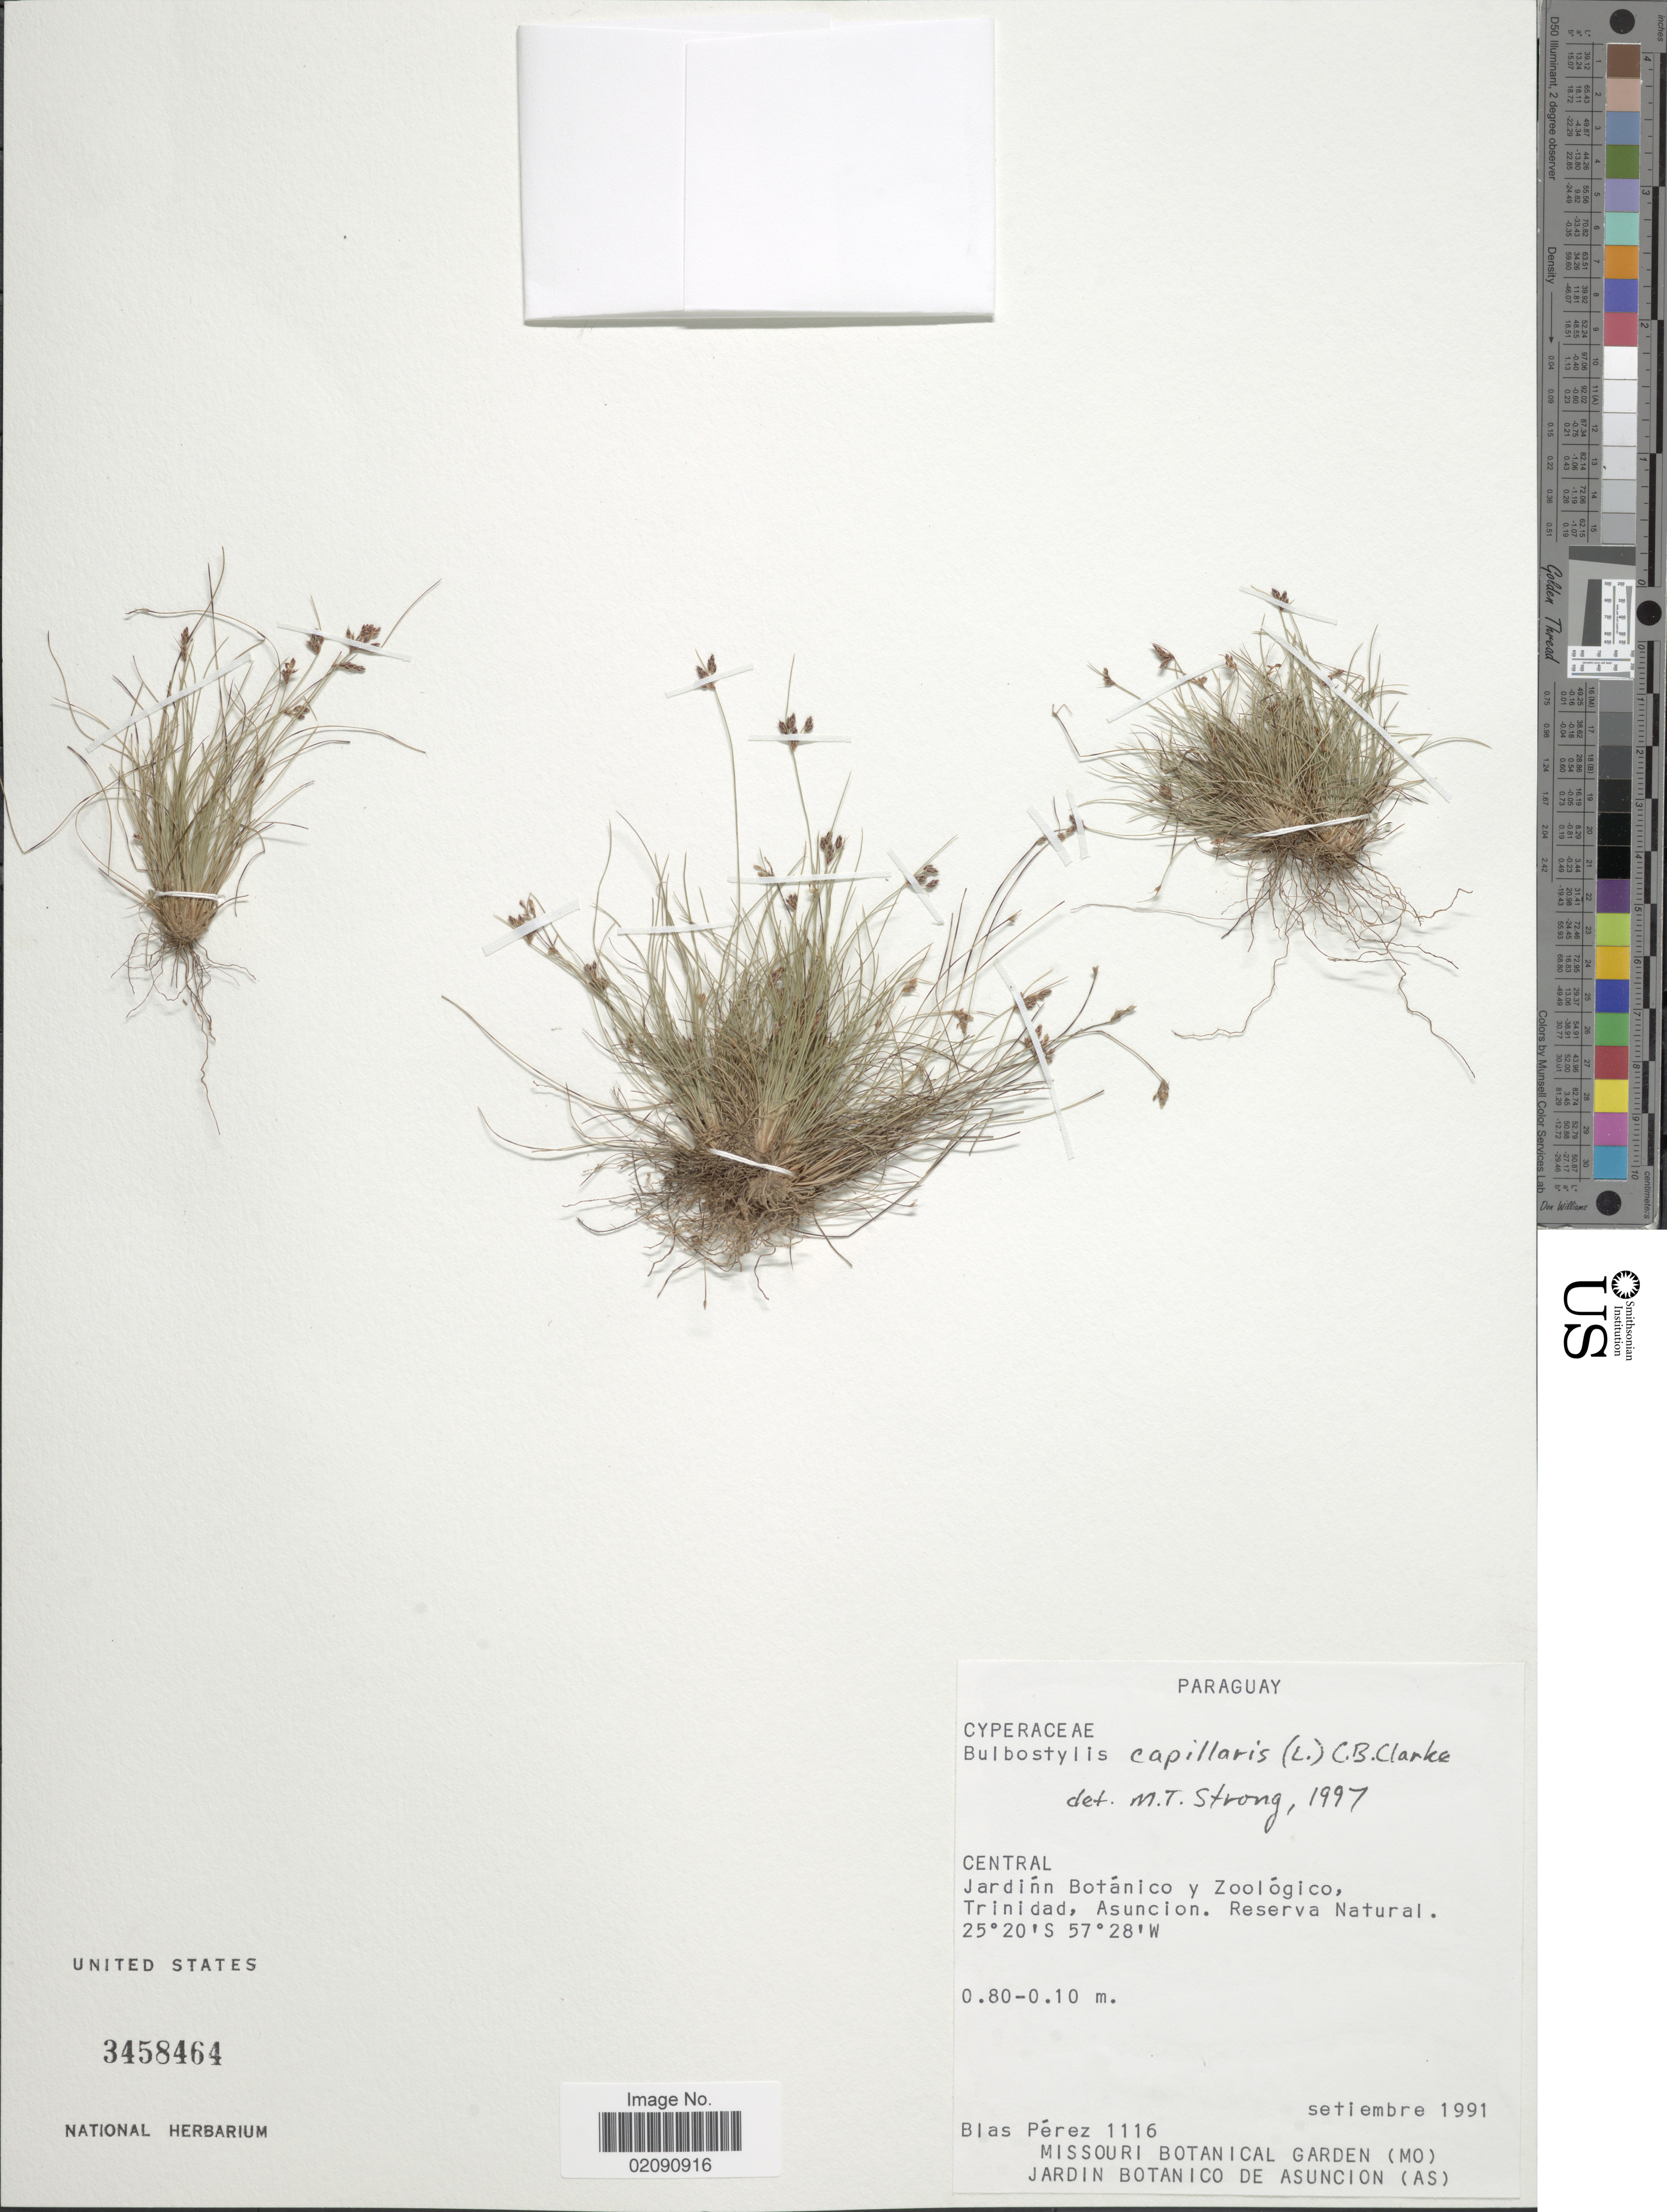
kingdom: Plantae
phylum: Tracheophyta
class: Liliopsida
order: Poales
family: Cyperaceae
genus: Bulbostylis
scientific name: Bulbostylis communis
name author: M. G. López & D.A. Simpson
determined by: Maciel-Silva, J. F.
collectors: B. Pérez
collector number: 1116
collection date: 1991-09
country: Paraguay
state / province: Central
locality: Jardinn Botanico y Zoologico, Trinidad, Asuncion, Reserva Natural.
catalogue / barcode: US 3458464